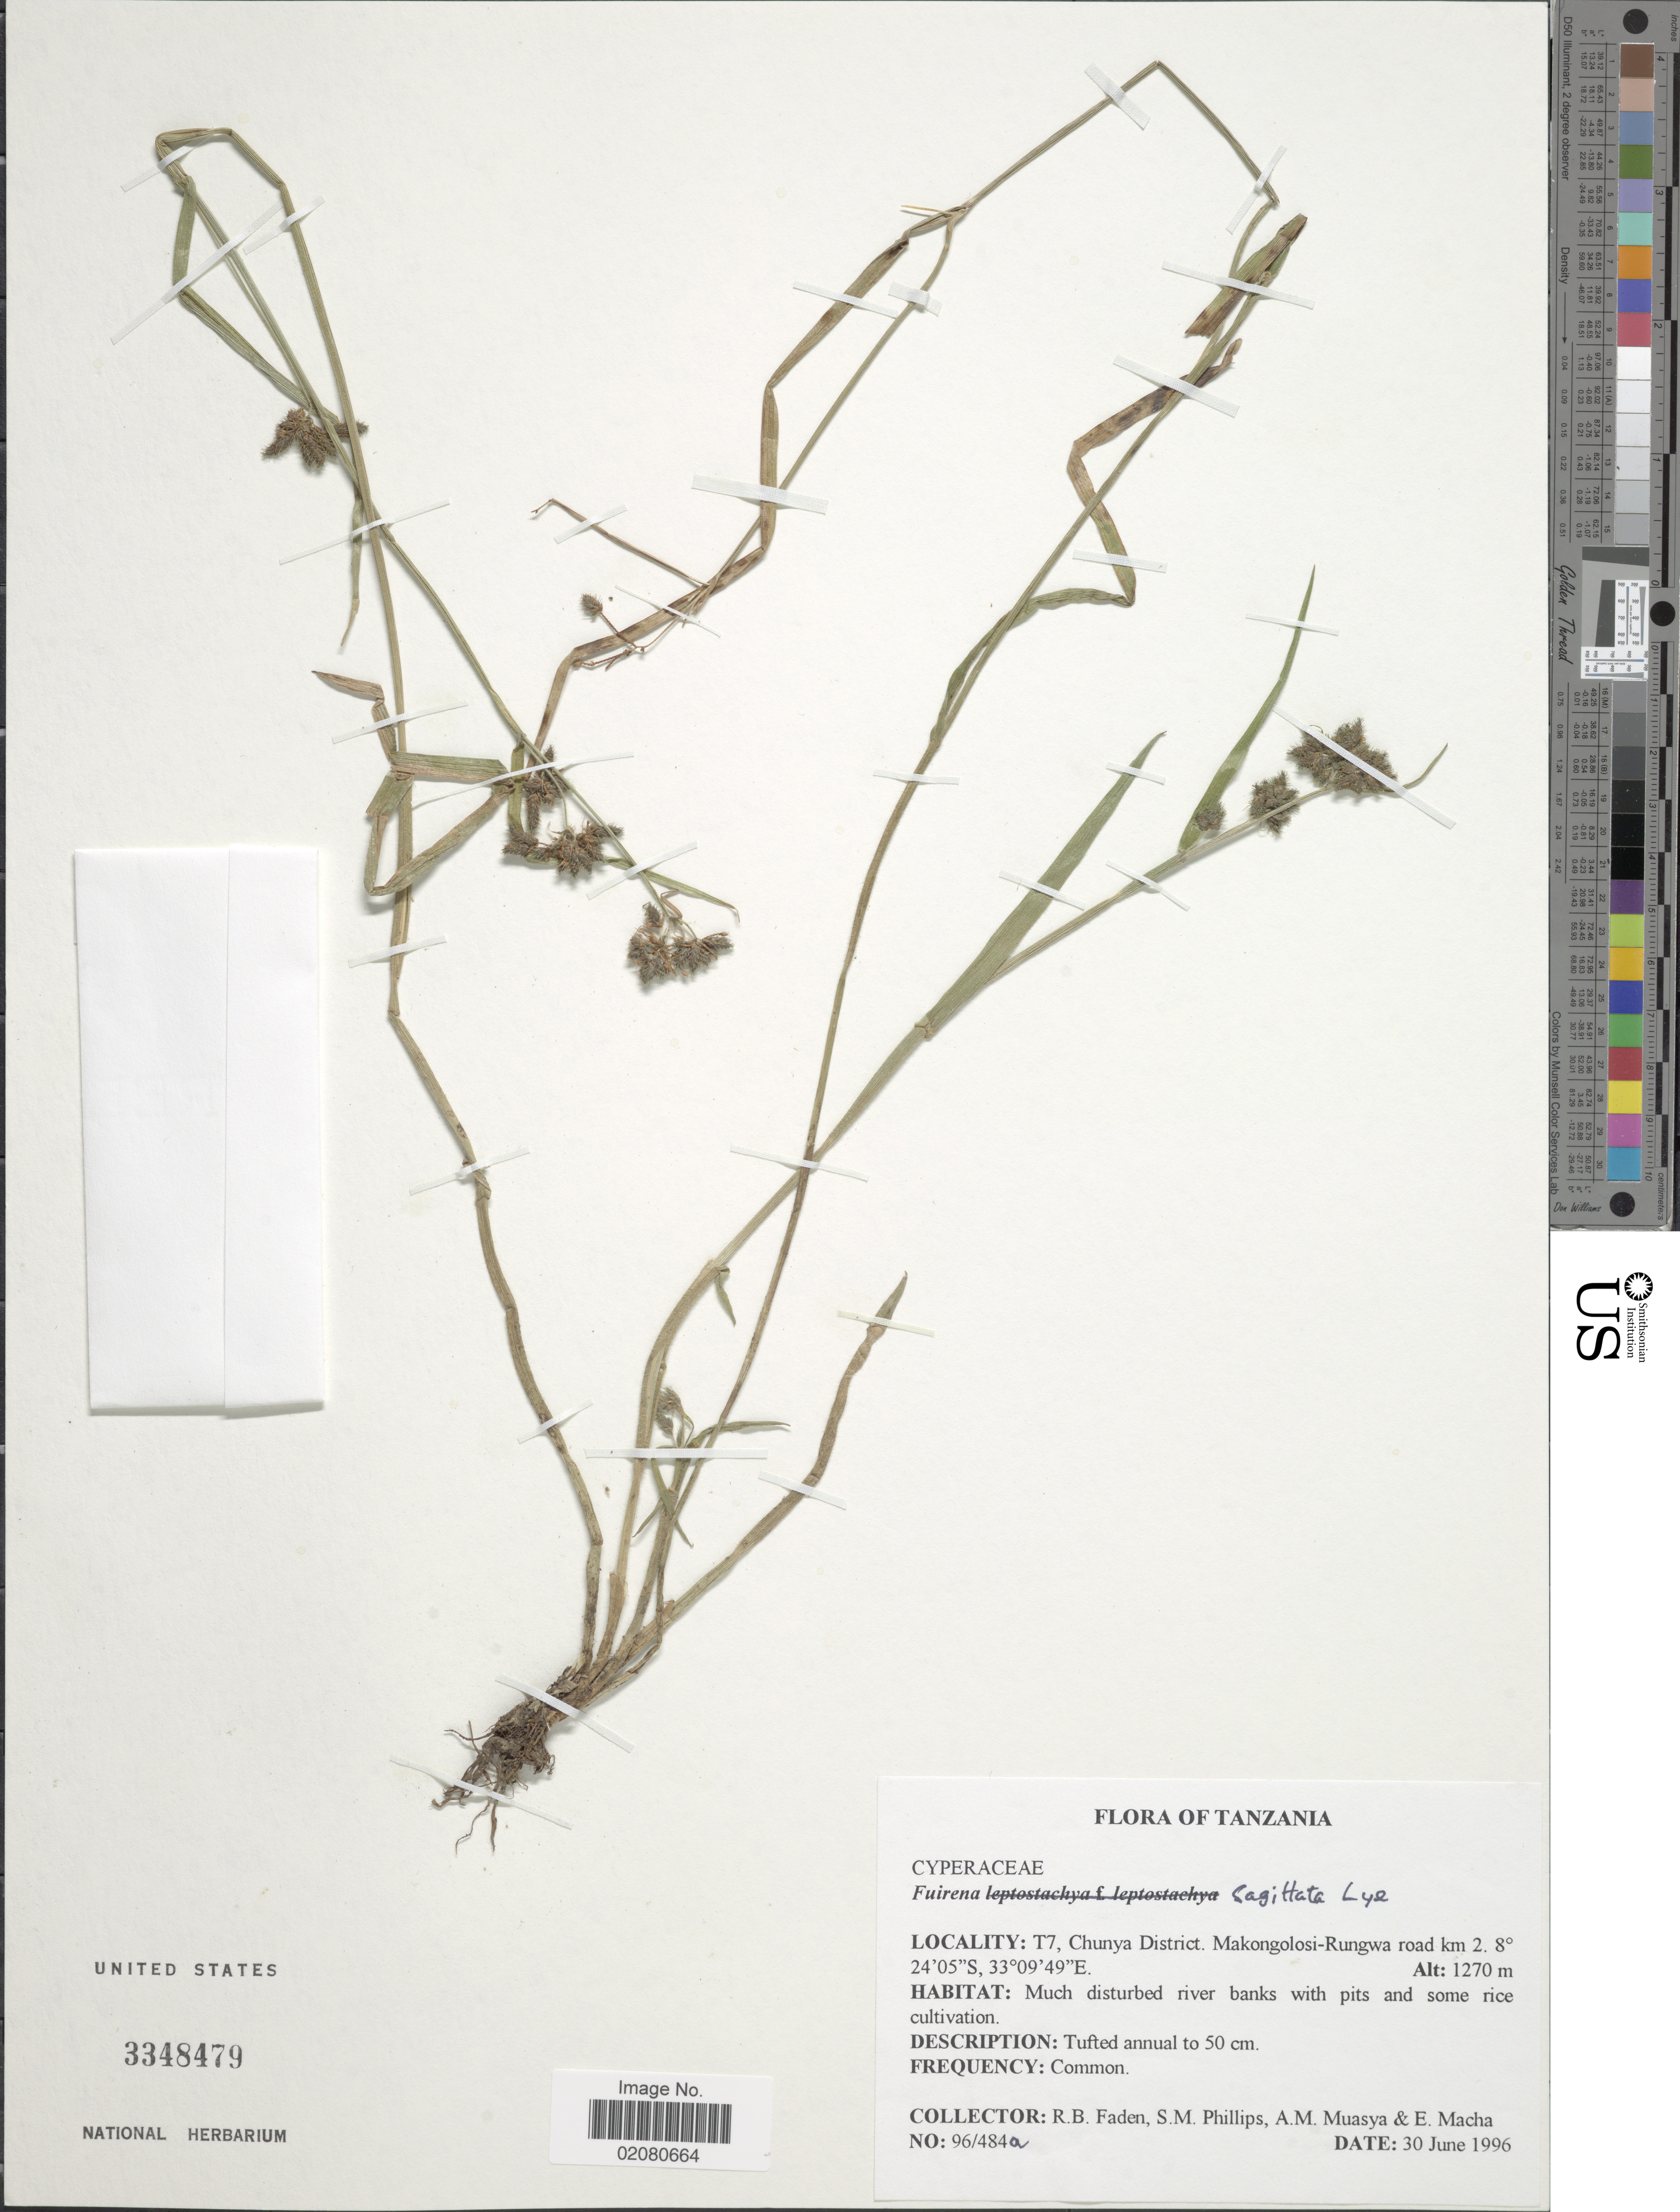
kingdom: Plantae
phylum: Tracheophyta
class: Liliopsida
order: Poales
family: Cyperaceae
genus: Fuirena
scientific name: Fuirena sagittata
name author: Lye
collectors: R. B. Faden, S. M. Phillips, A. Muasya & E. Macha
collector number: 96/484a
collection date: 1996-06-30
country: Tanzania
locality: T7, Chunya District, Makonkolosi-Rungwa road km 2.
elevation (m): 1270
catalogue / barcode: US 3348479